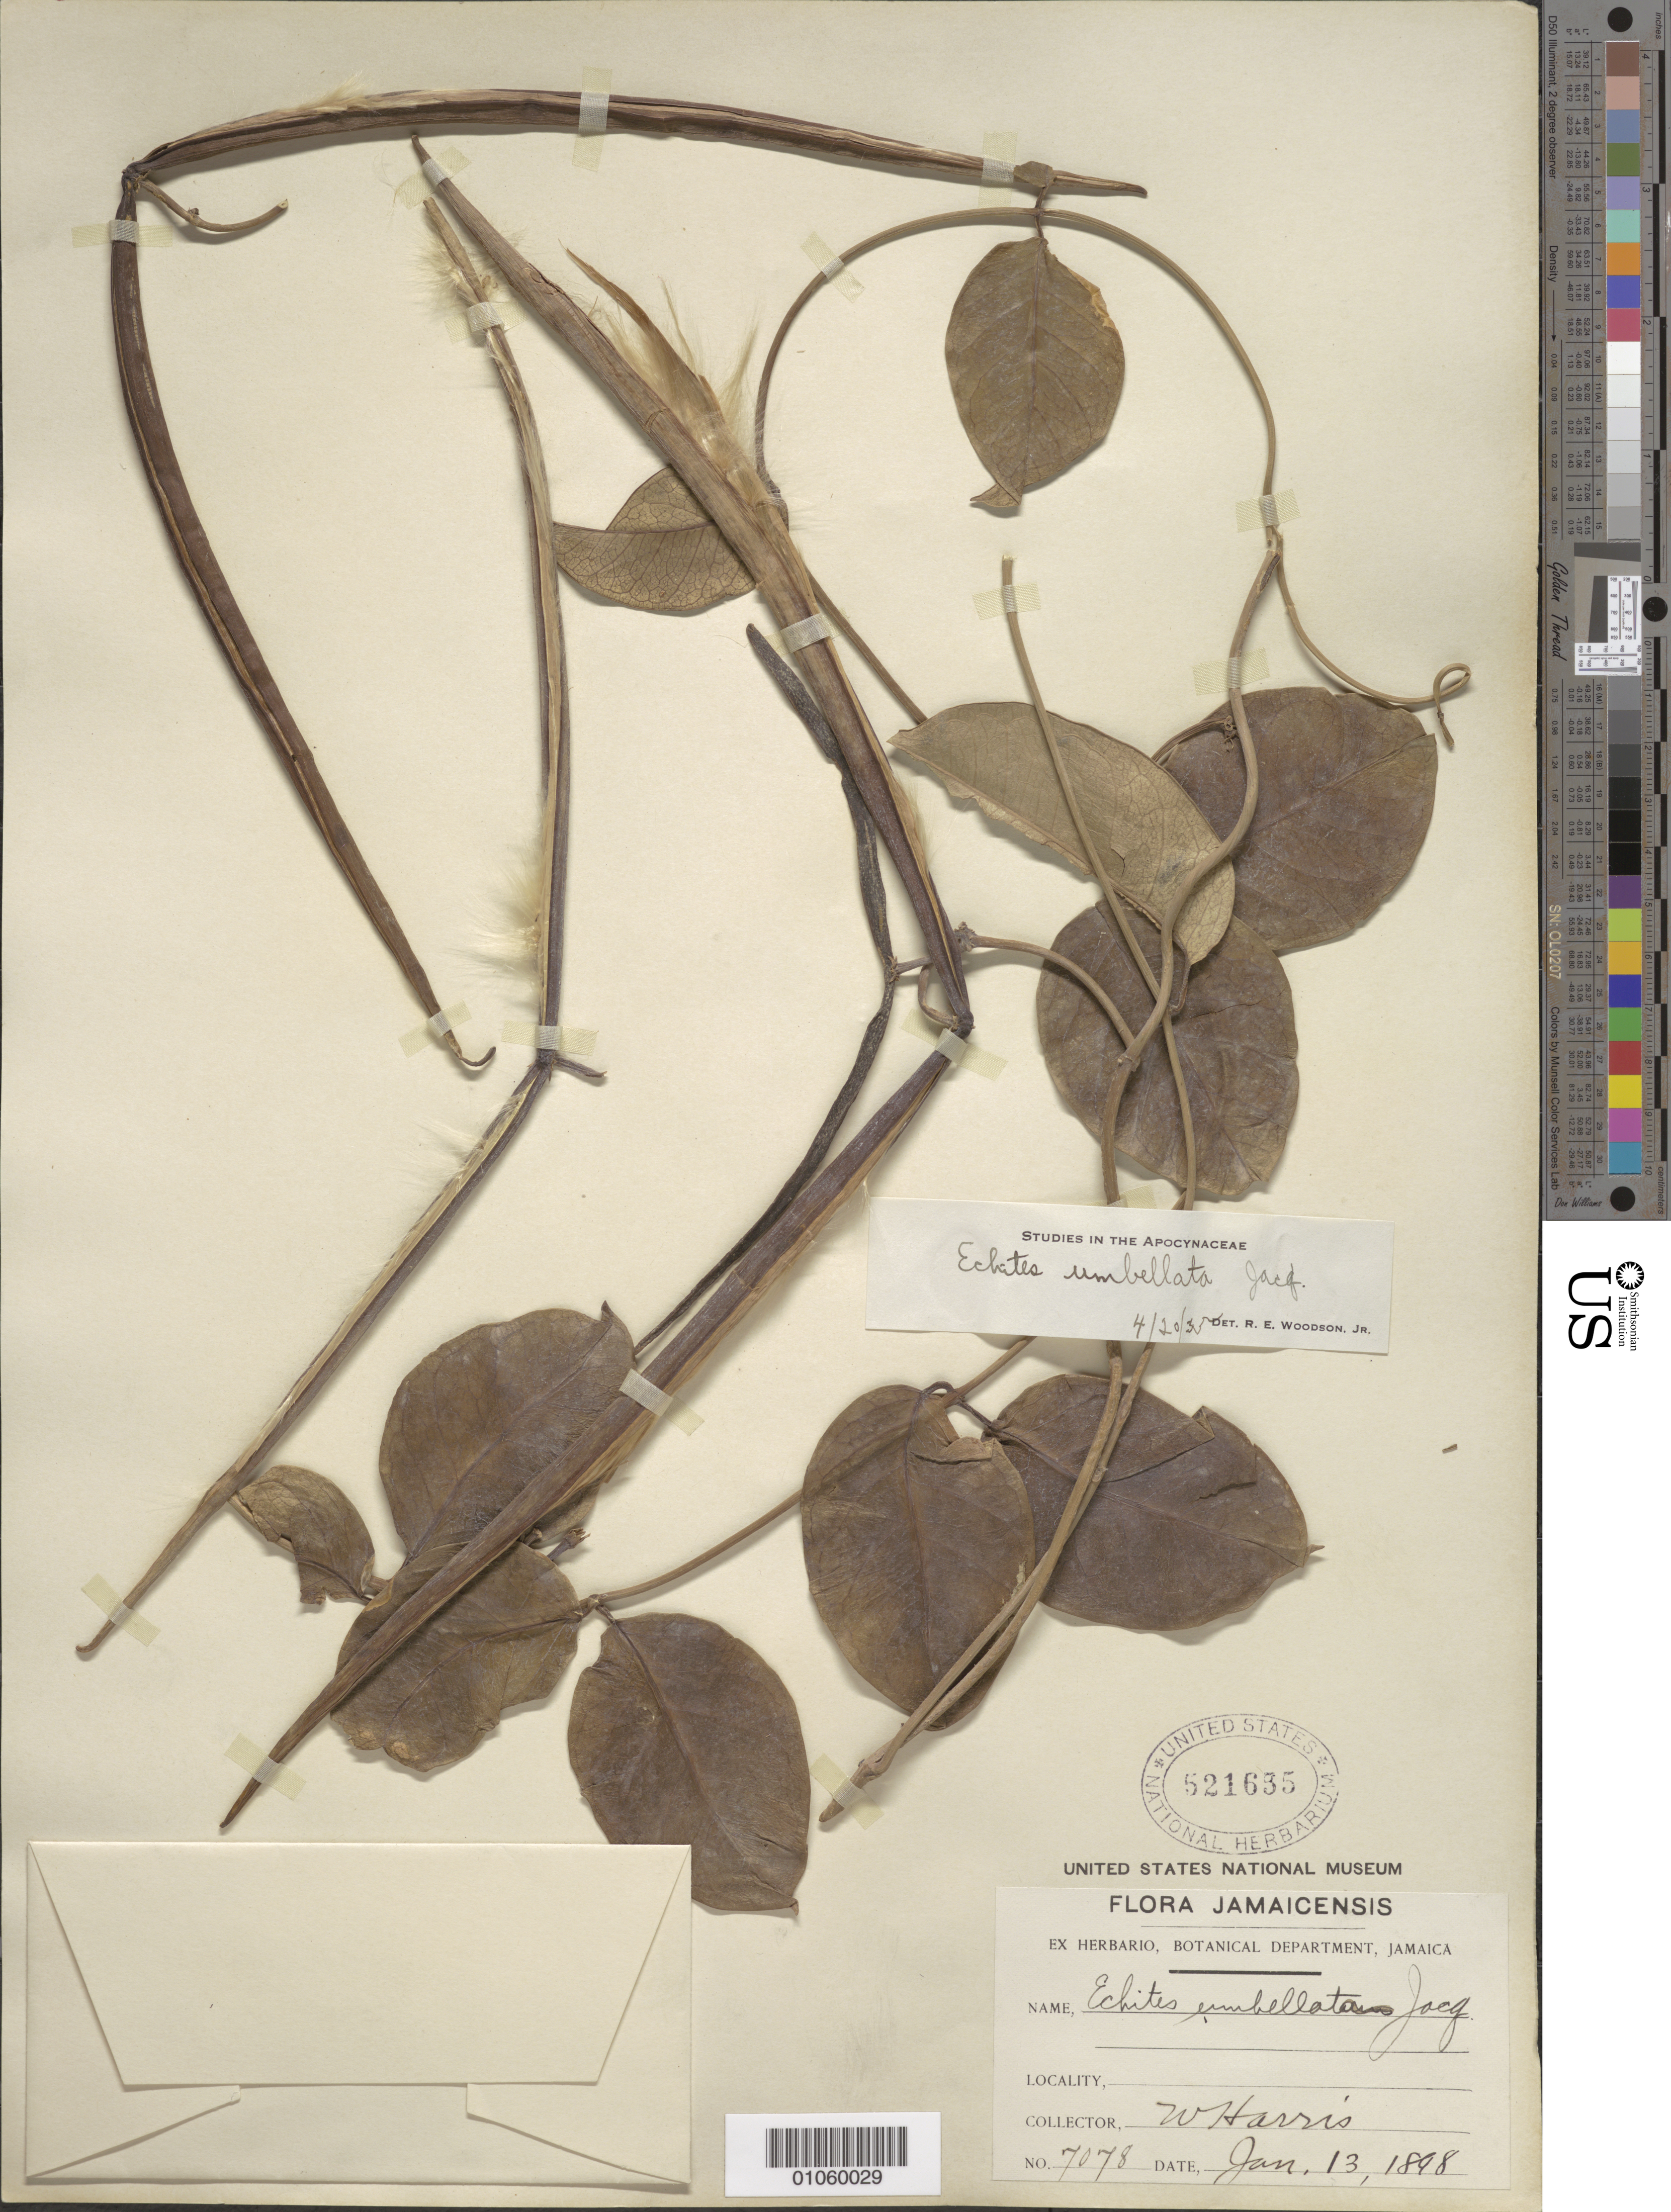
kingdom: Plantae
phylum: Tracheophyta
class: Magnoliopsida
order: Gentianales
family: Apocynaceae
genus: Echites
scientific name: Echites umbellatus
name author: Jacq.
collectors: W. Harris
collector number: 7078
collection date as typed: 13 Jan 1898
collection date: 1898-01-13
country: Jamaica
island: Jamaica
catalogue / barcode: US 521655